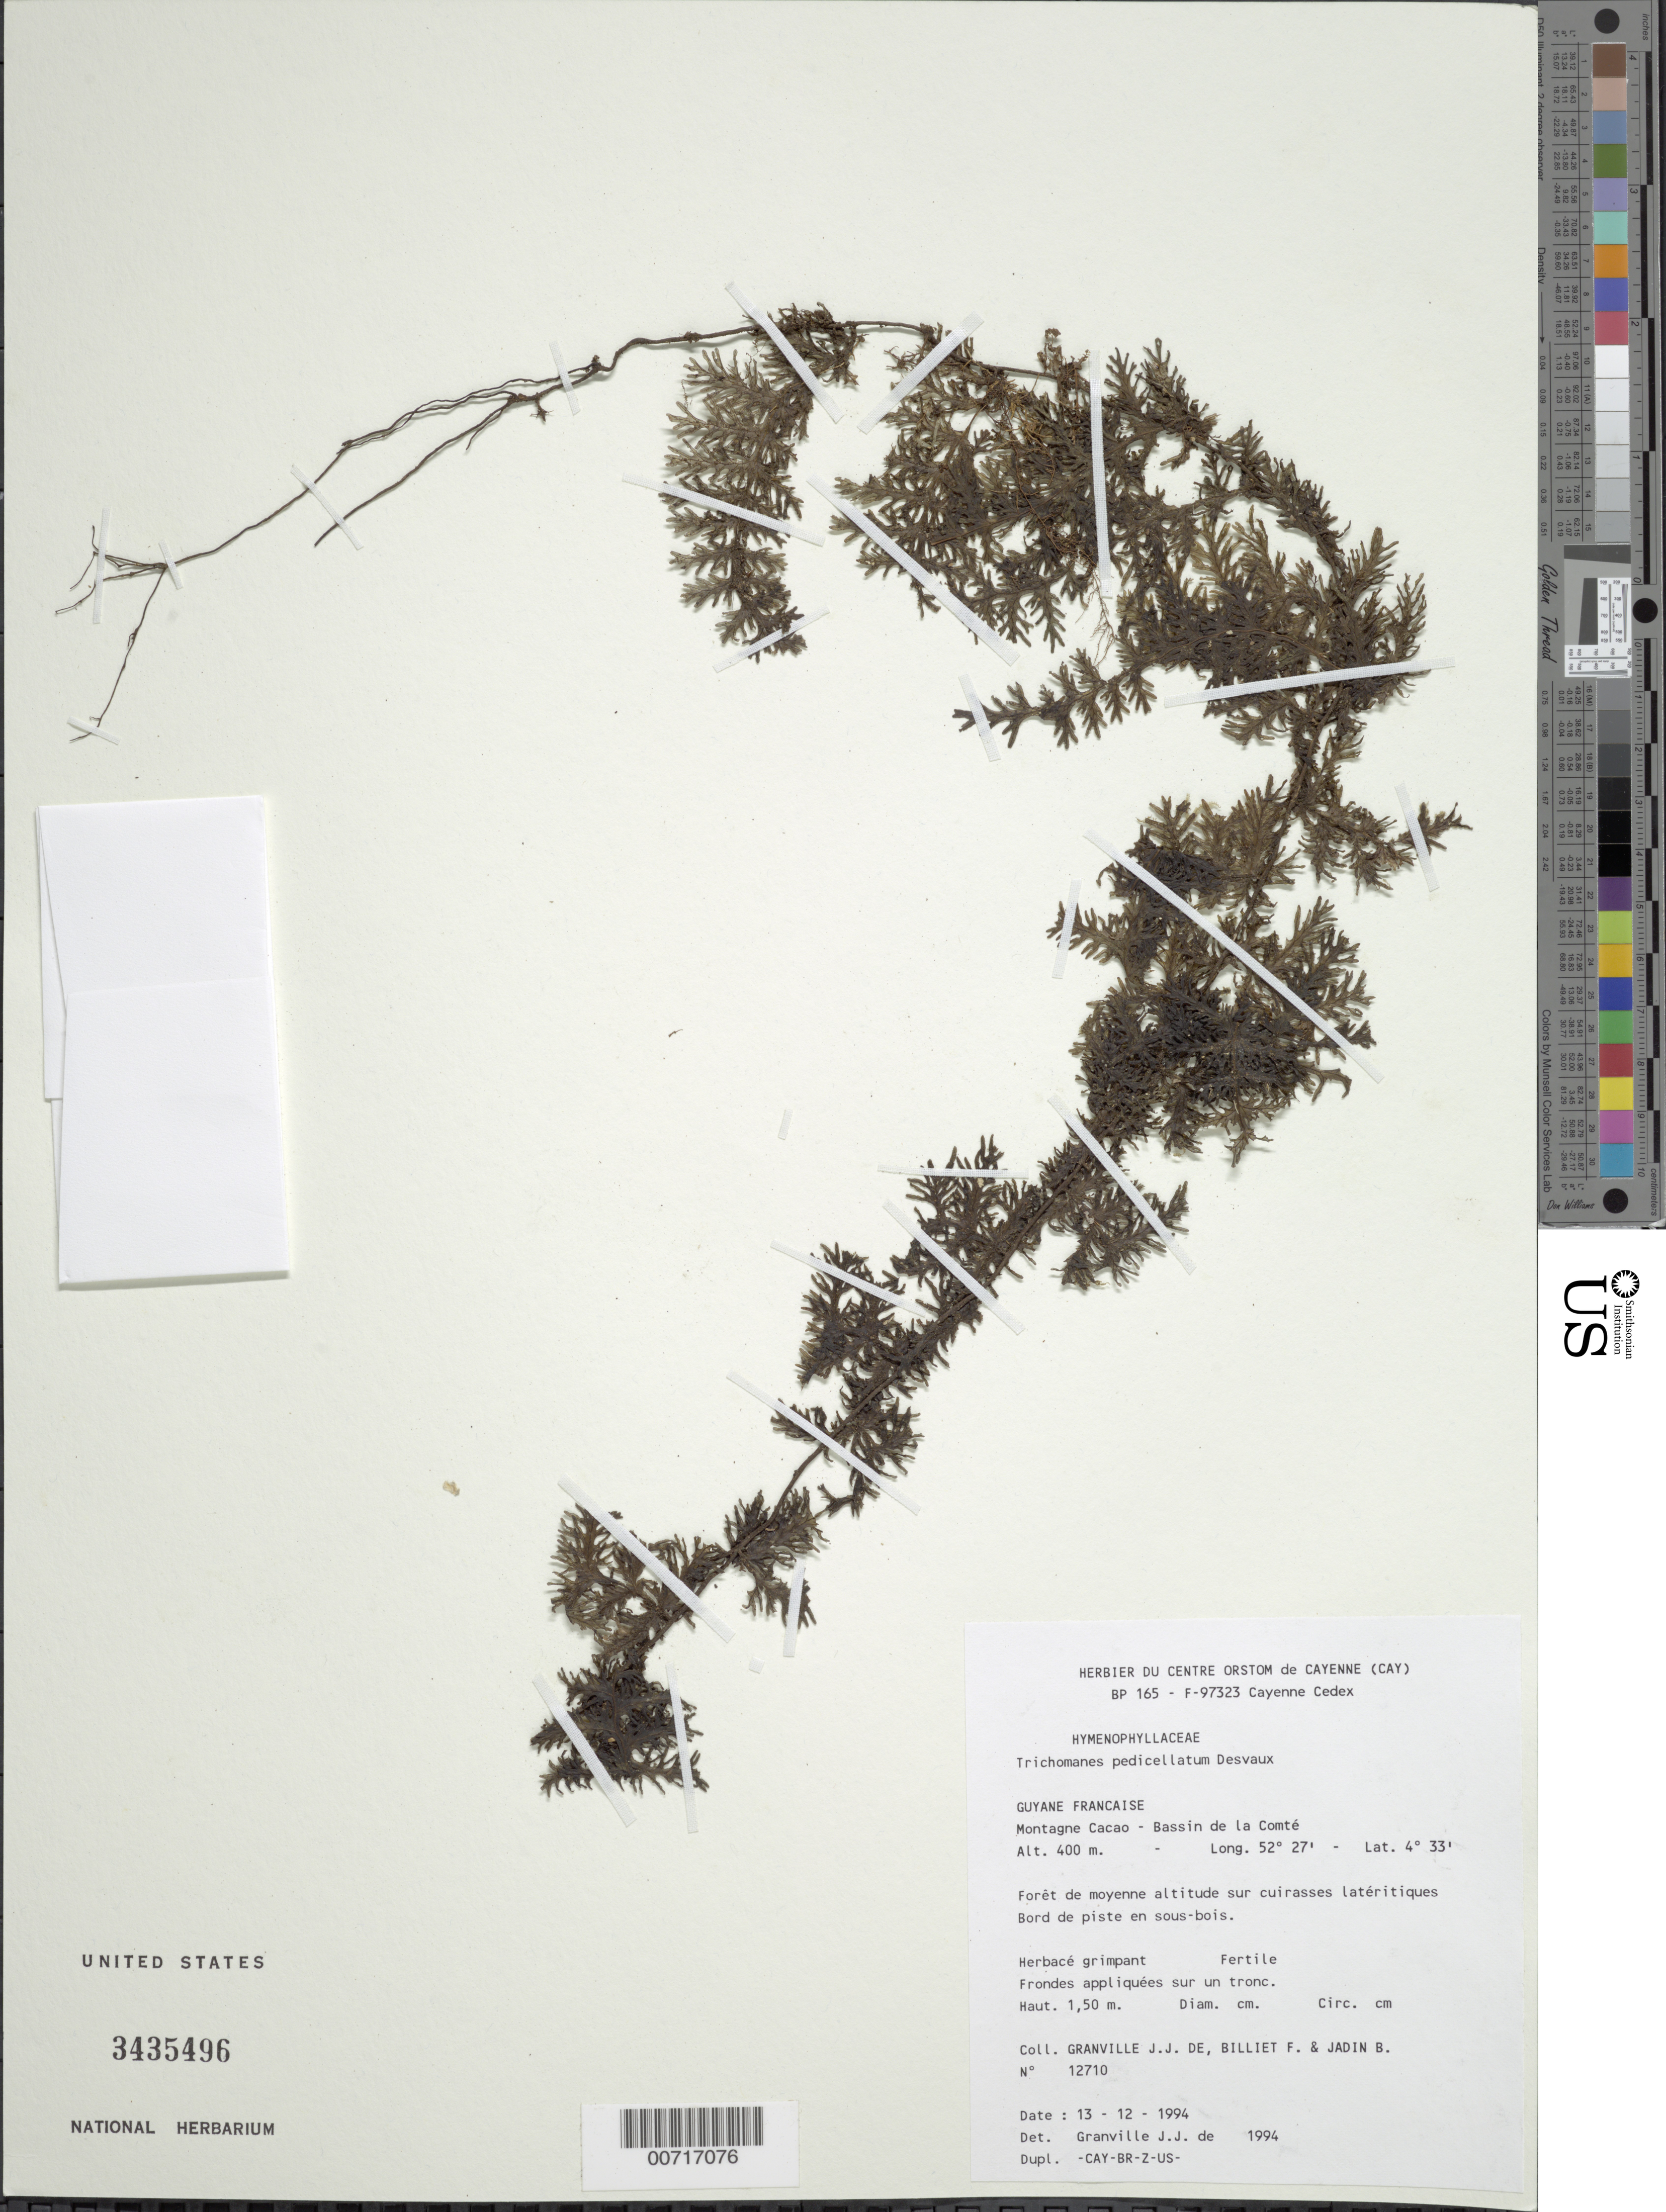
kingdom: Plantae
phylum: Tracheophyta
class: Polypodiopsida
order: Hymenophyllales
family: Hymenophyllaceae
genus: Trichomanes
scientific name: Trichomanes pedicellatum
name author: Desv.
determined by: Granville, J. J. de, (CAY), Institut de Recherche pour le Developpement (IRD) (FRENCH GUIANA)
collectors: J.-J. de Granville et al.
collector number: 12710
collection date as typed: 13-Dec-94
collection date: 1994-12-13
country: French Guiana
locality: Montagne Cacao, Bassin de la Comté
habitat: Forest de moyenne altitude sur cuirasses lateriques, bord de piste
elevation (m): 400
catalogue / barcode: US 3435496